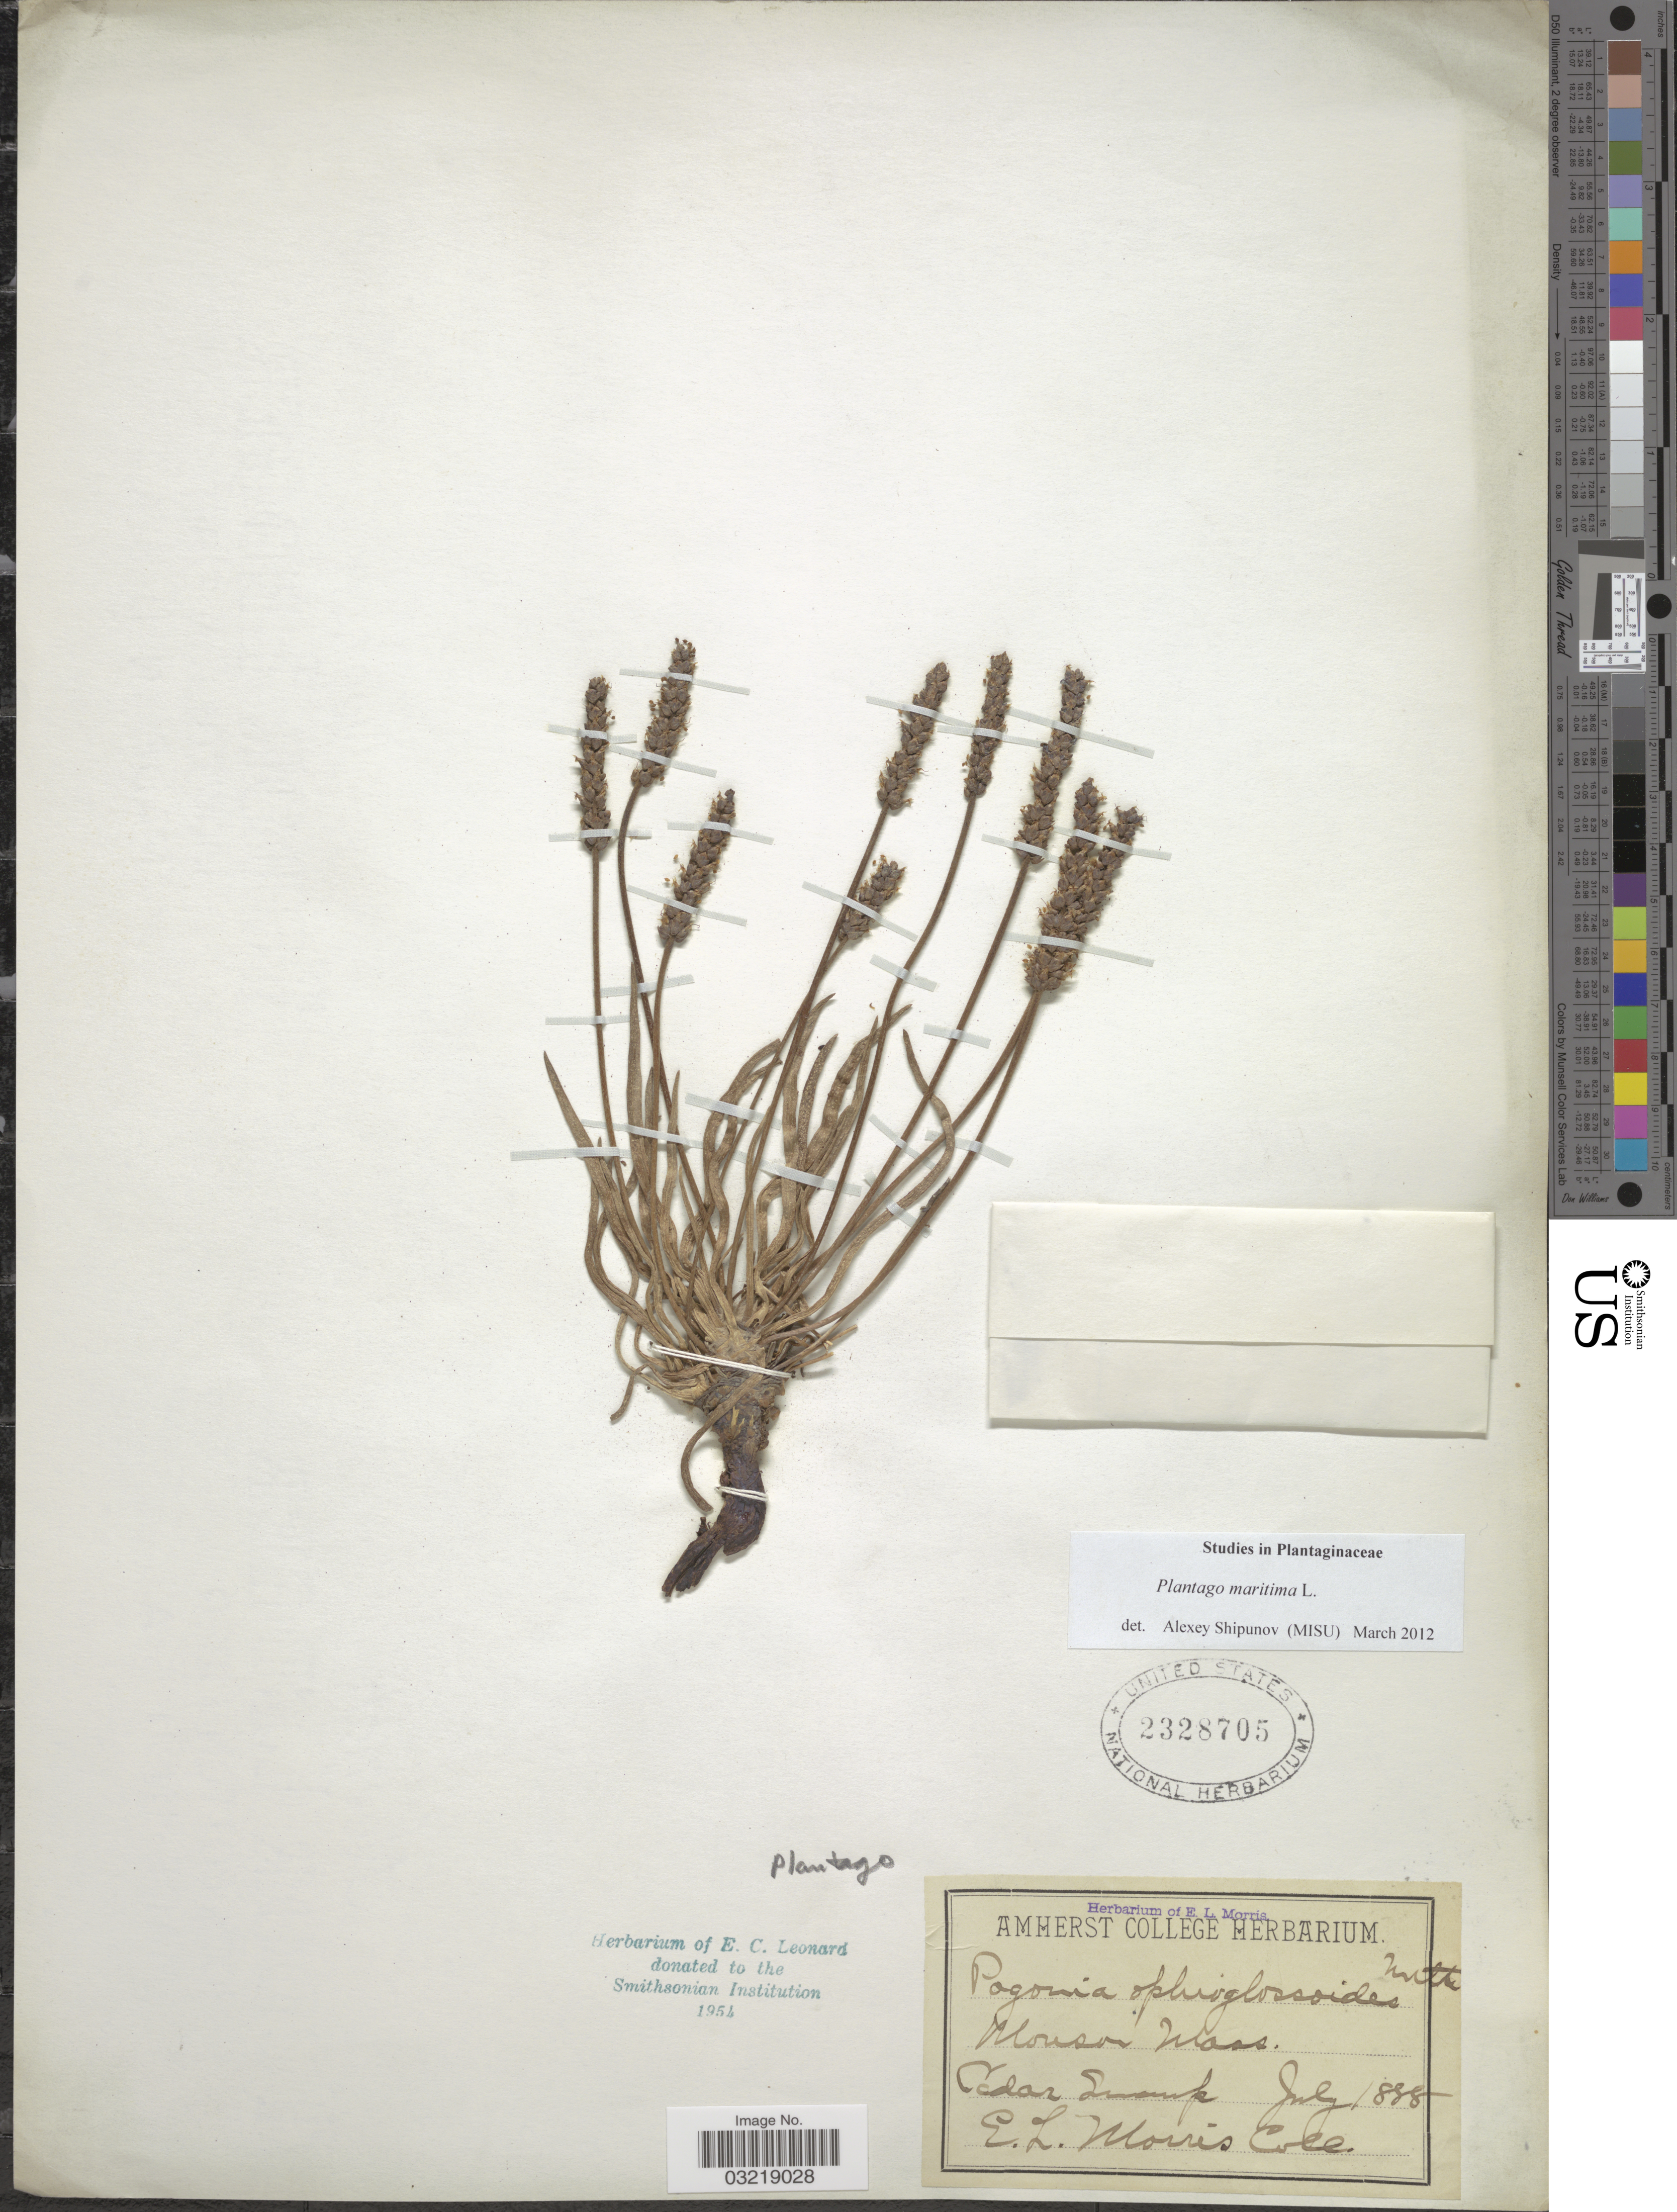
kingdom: Plantae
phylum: Tracheophyta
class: Magnoliopsida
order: Lamiales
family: Plantaginaceae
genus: Plantago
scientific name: Plantago maritima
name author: L.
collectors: E. Morris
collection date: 1888-07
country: United States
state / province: Massachusetts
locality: Monson. Cedar Swamp.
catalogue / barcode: US 2328705